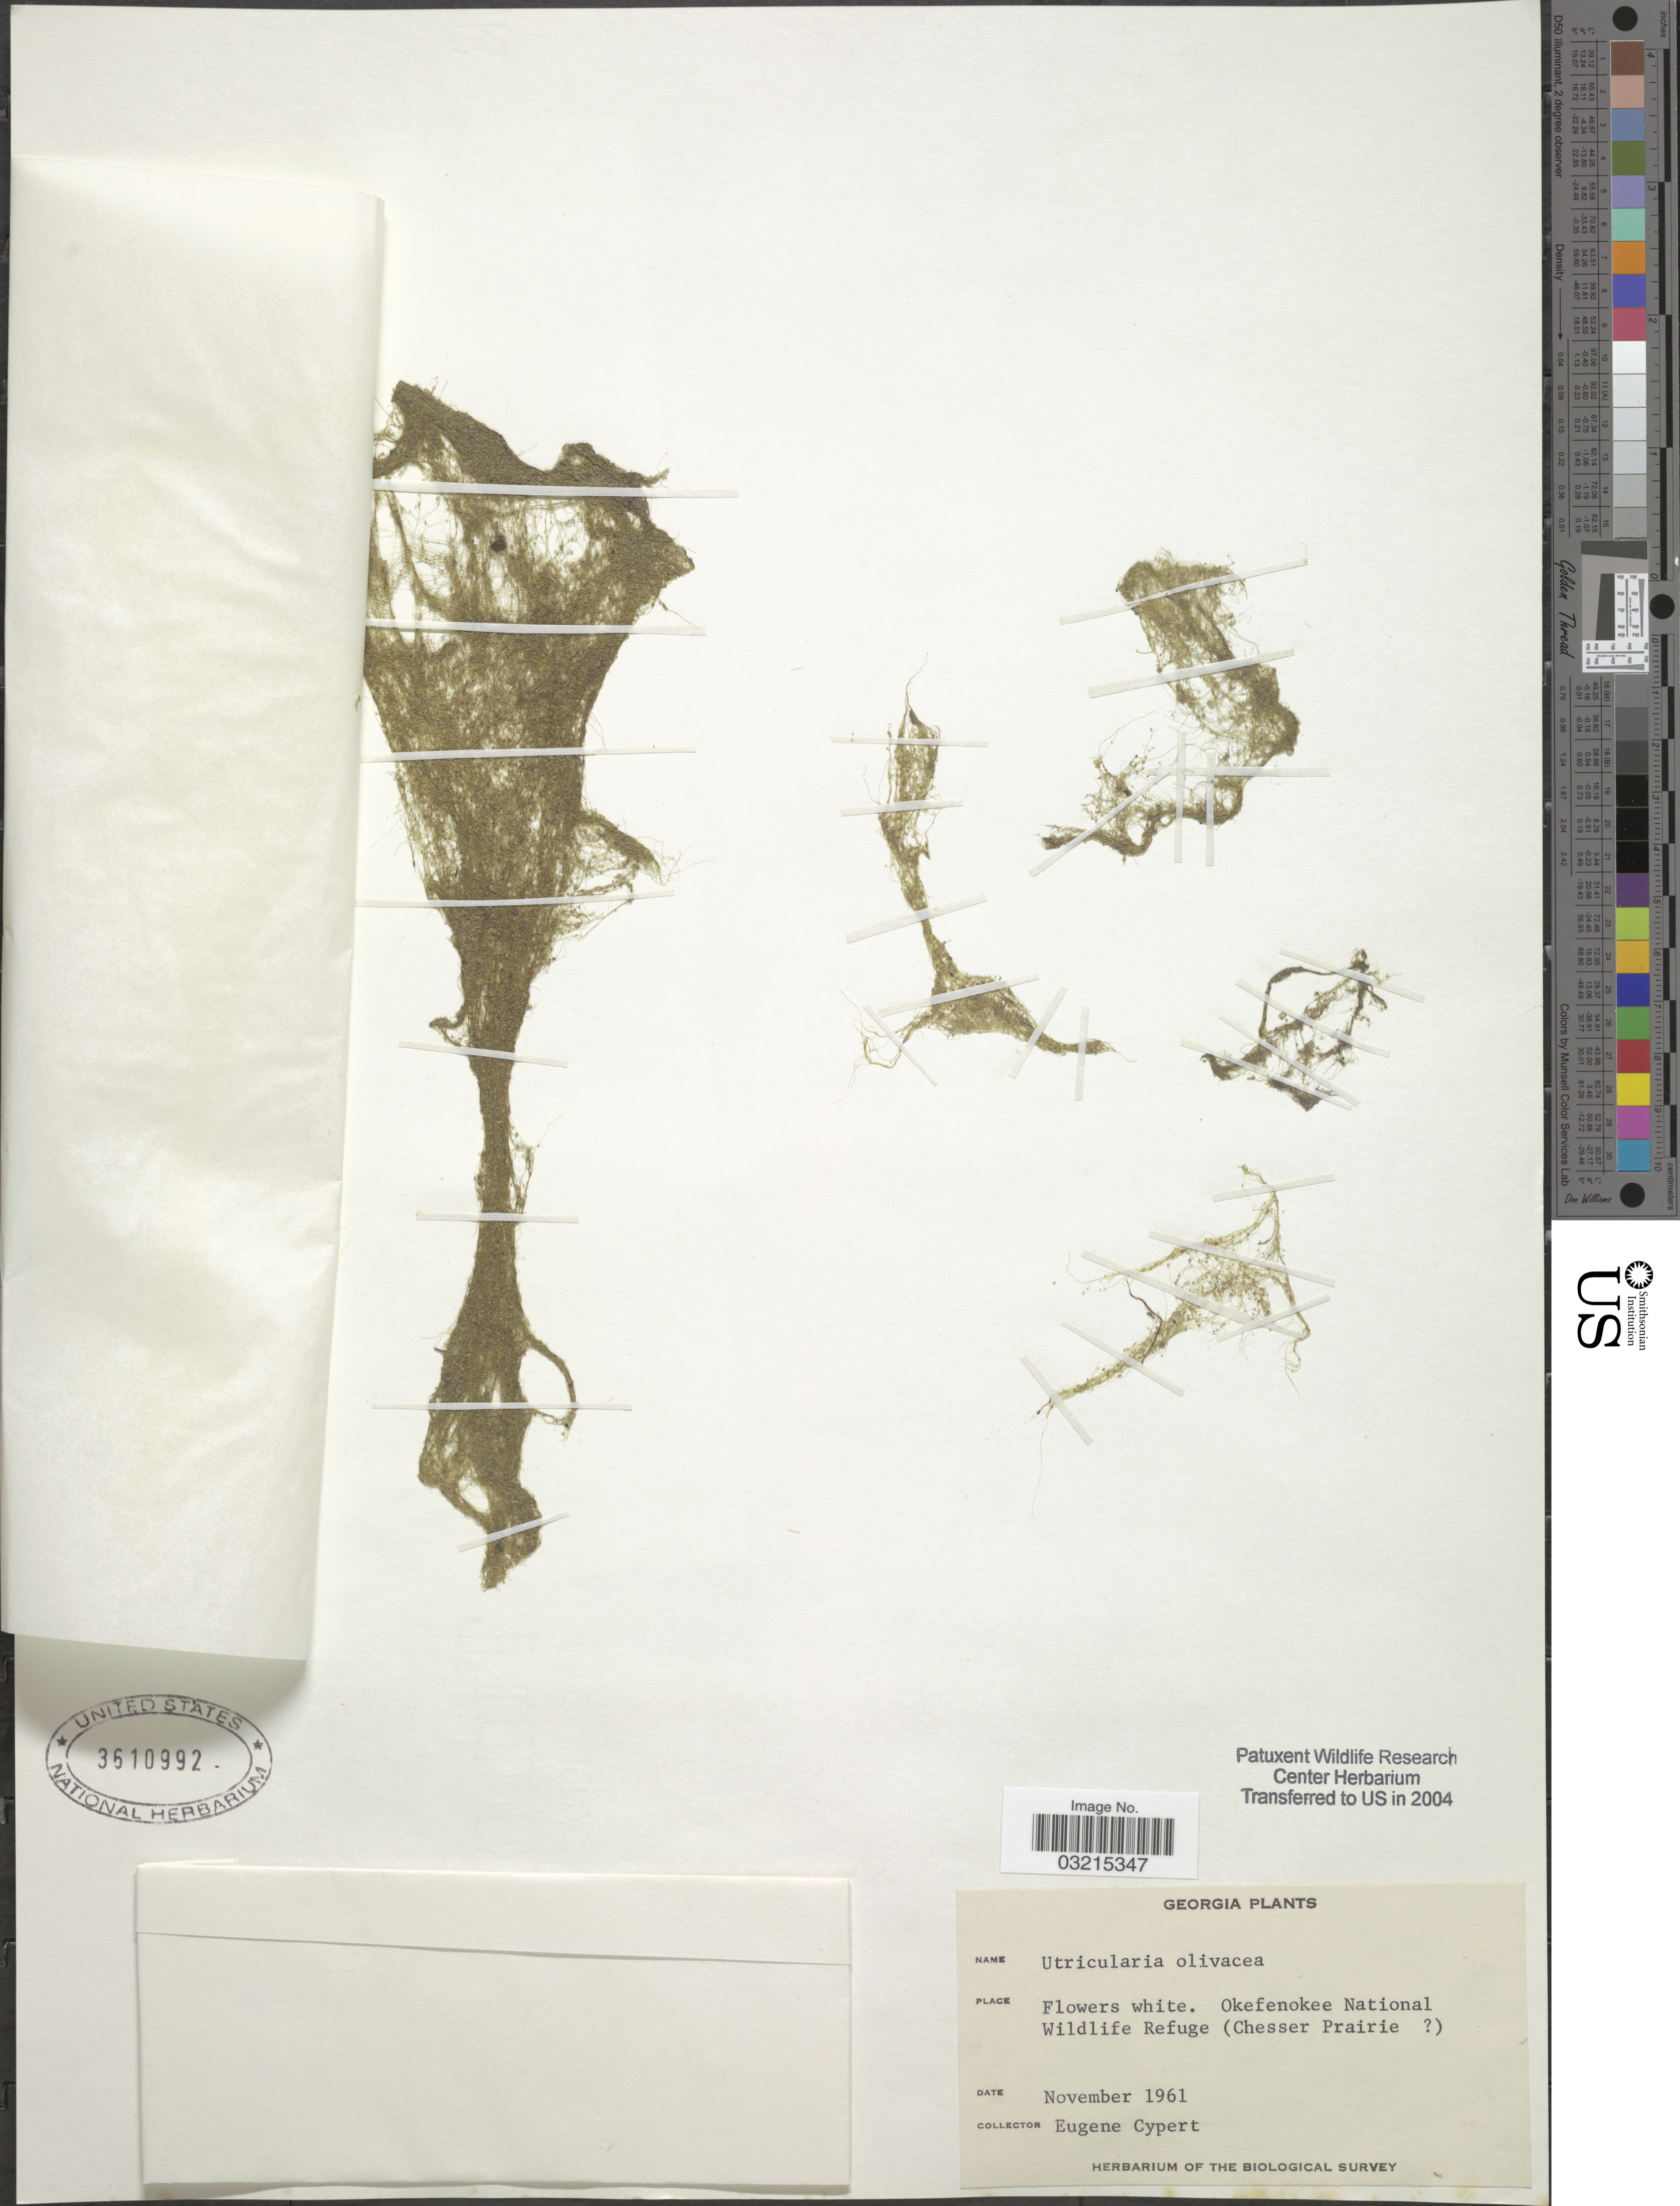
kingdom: Plantae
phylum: Tracheophyta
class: Magnoliopsida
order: Lamiales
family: Lentibulariaceae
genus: Utricularia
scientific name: Utricularia olivacea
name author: C. Wright ex Griseb.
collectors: E. Cypert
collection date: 1961-11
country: United States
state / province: Georgia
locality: Okefenokee National Wildlife Refuge (Chesser Prairie [unsure placement]).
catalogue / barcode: US 3610992